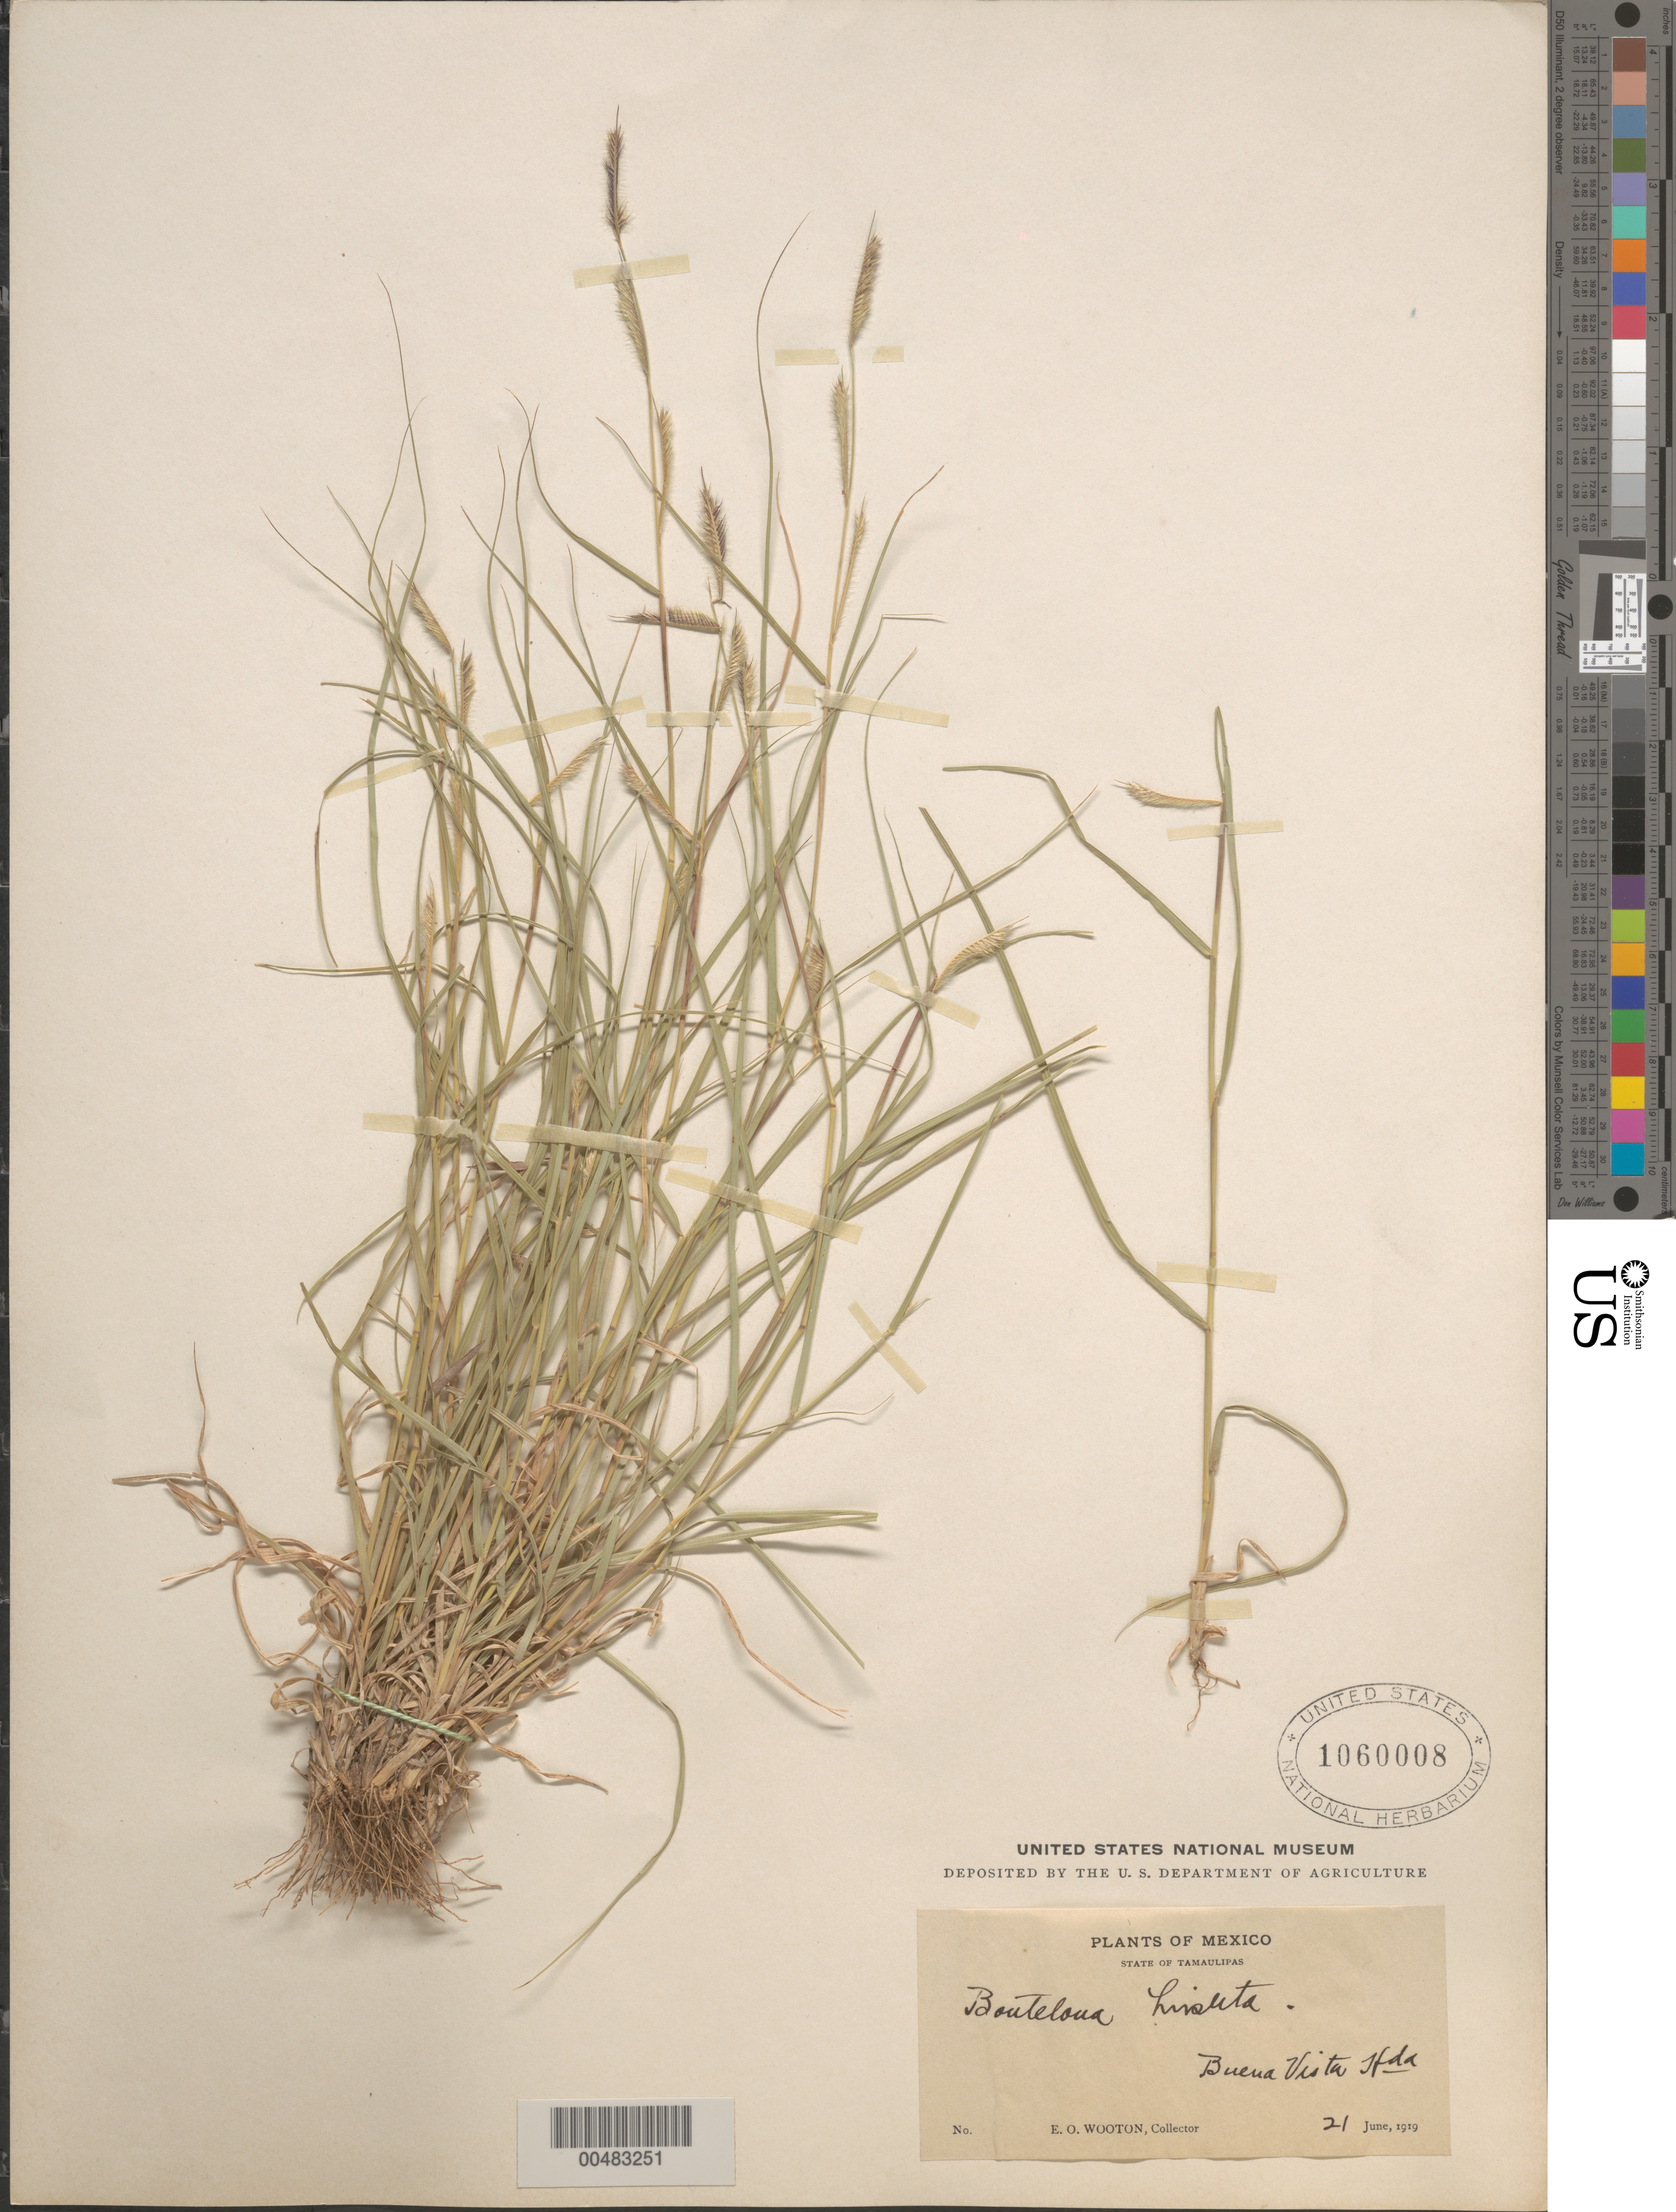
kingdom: Plantae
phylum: Tracheophyta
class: Liliopsida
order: Poales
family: Poaceae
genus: Bouteloua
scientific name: Bouteloua hirsuta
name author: Lag.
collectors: E. O. Wooton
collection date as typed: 21 Jun 1909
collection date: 1909-06-21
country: Mexico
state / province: Tamaulipas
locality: Buena Vista Hda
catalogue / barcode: US 1060008